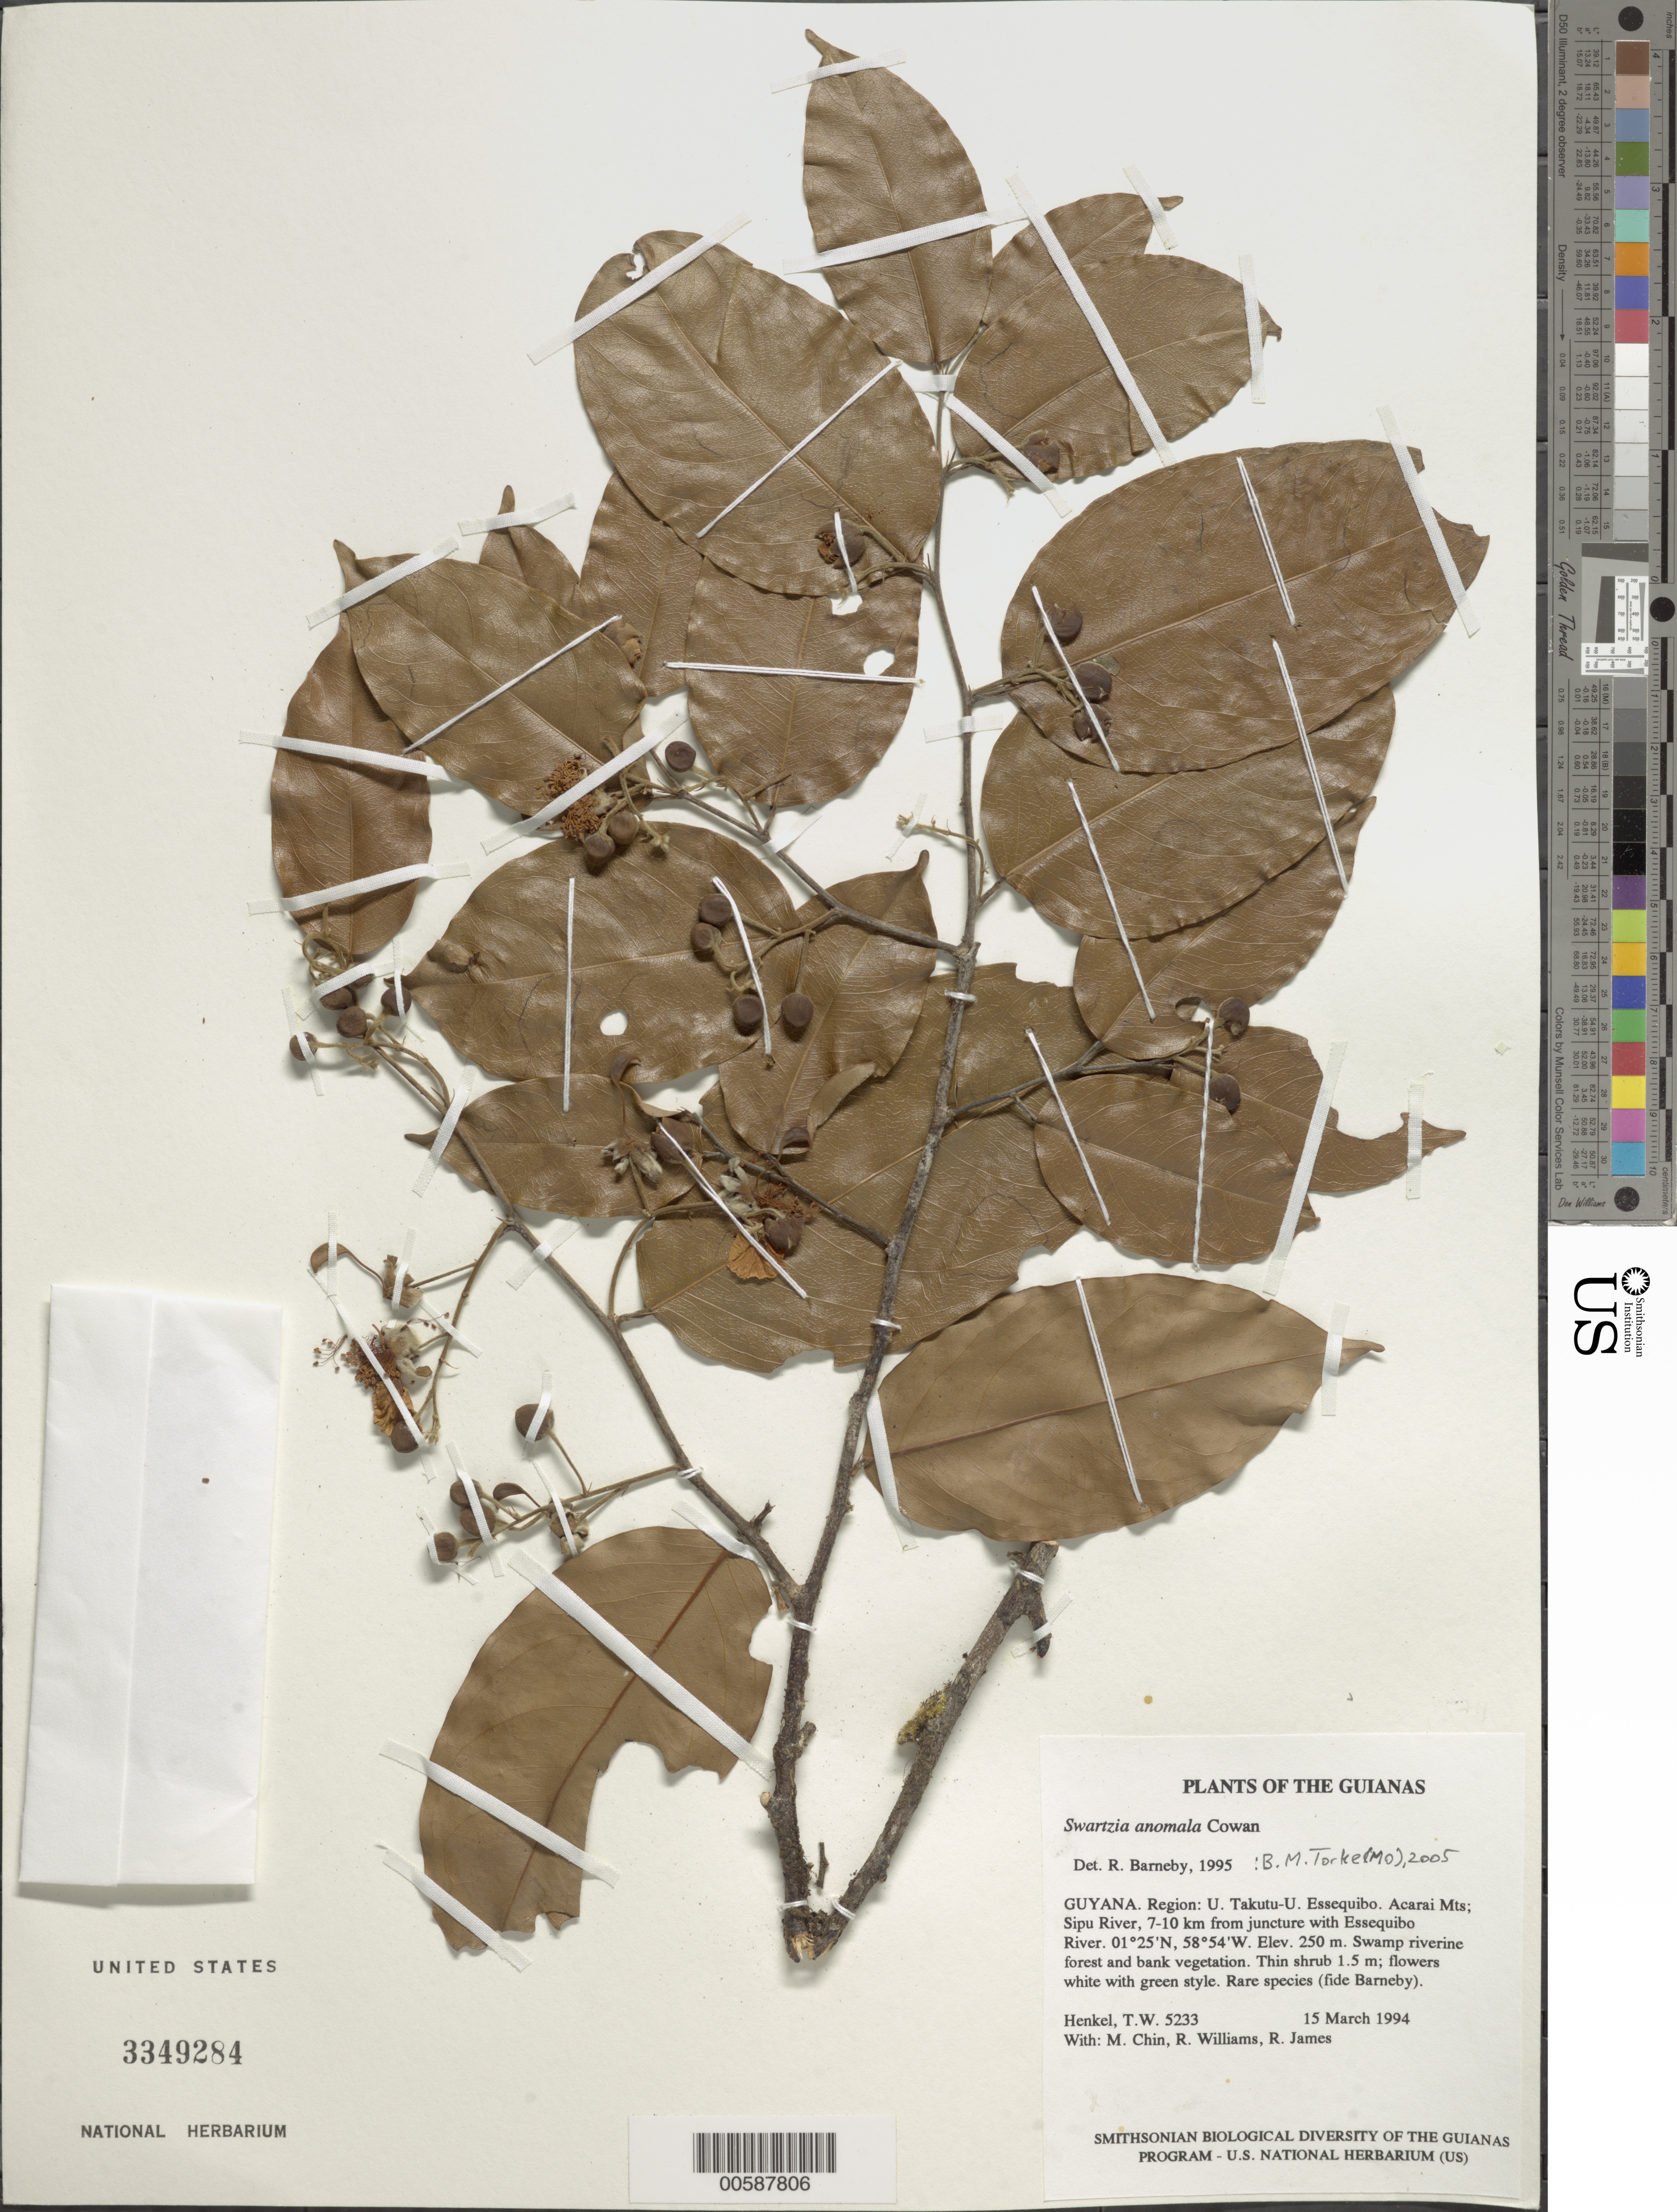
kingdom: Plantae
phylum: Tracheophyta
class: Magnoliopsida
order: Fabales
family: Fabaceae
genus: Swartzia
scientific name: Swartzia anomala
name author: R.S. Cowan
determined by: Barneby, Rupert C., (NY)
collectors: T. Henkel, M. Chin, R. Williams & R. James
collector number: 5233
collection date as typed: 15 March 1994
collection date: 1994-03-15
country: Guyana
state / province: U. Takutu-U. Essequibo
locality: Acarai Mts; Sipu River, 7-10 km from juncture with Essequibo River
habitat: Swamp riverine forest and bank vegetation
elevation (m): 250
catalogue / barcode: US 3349284